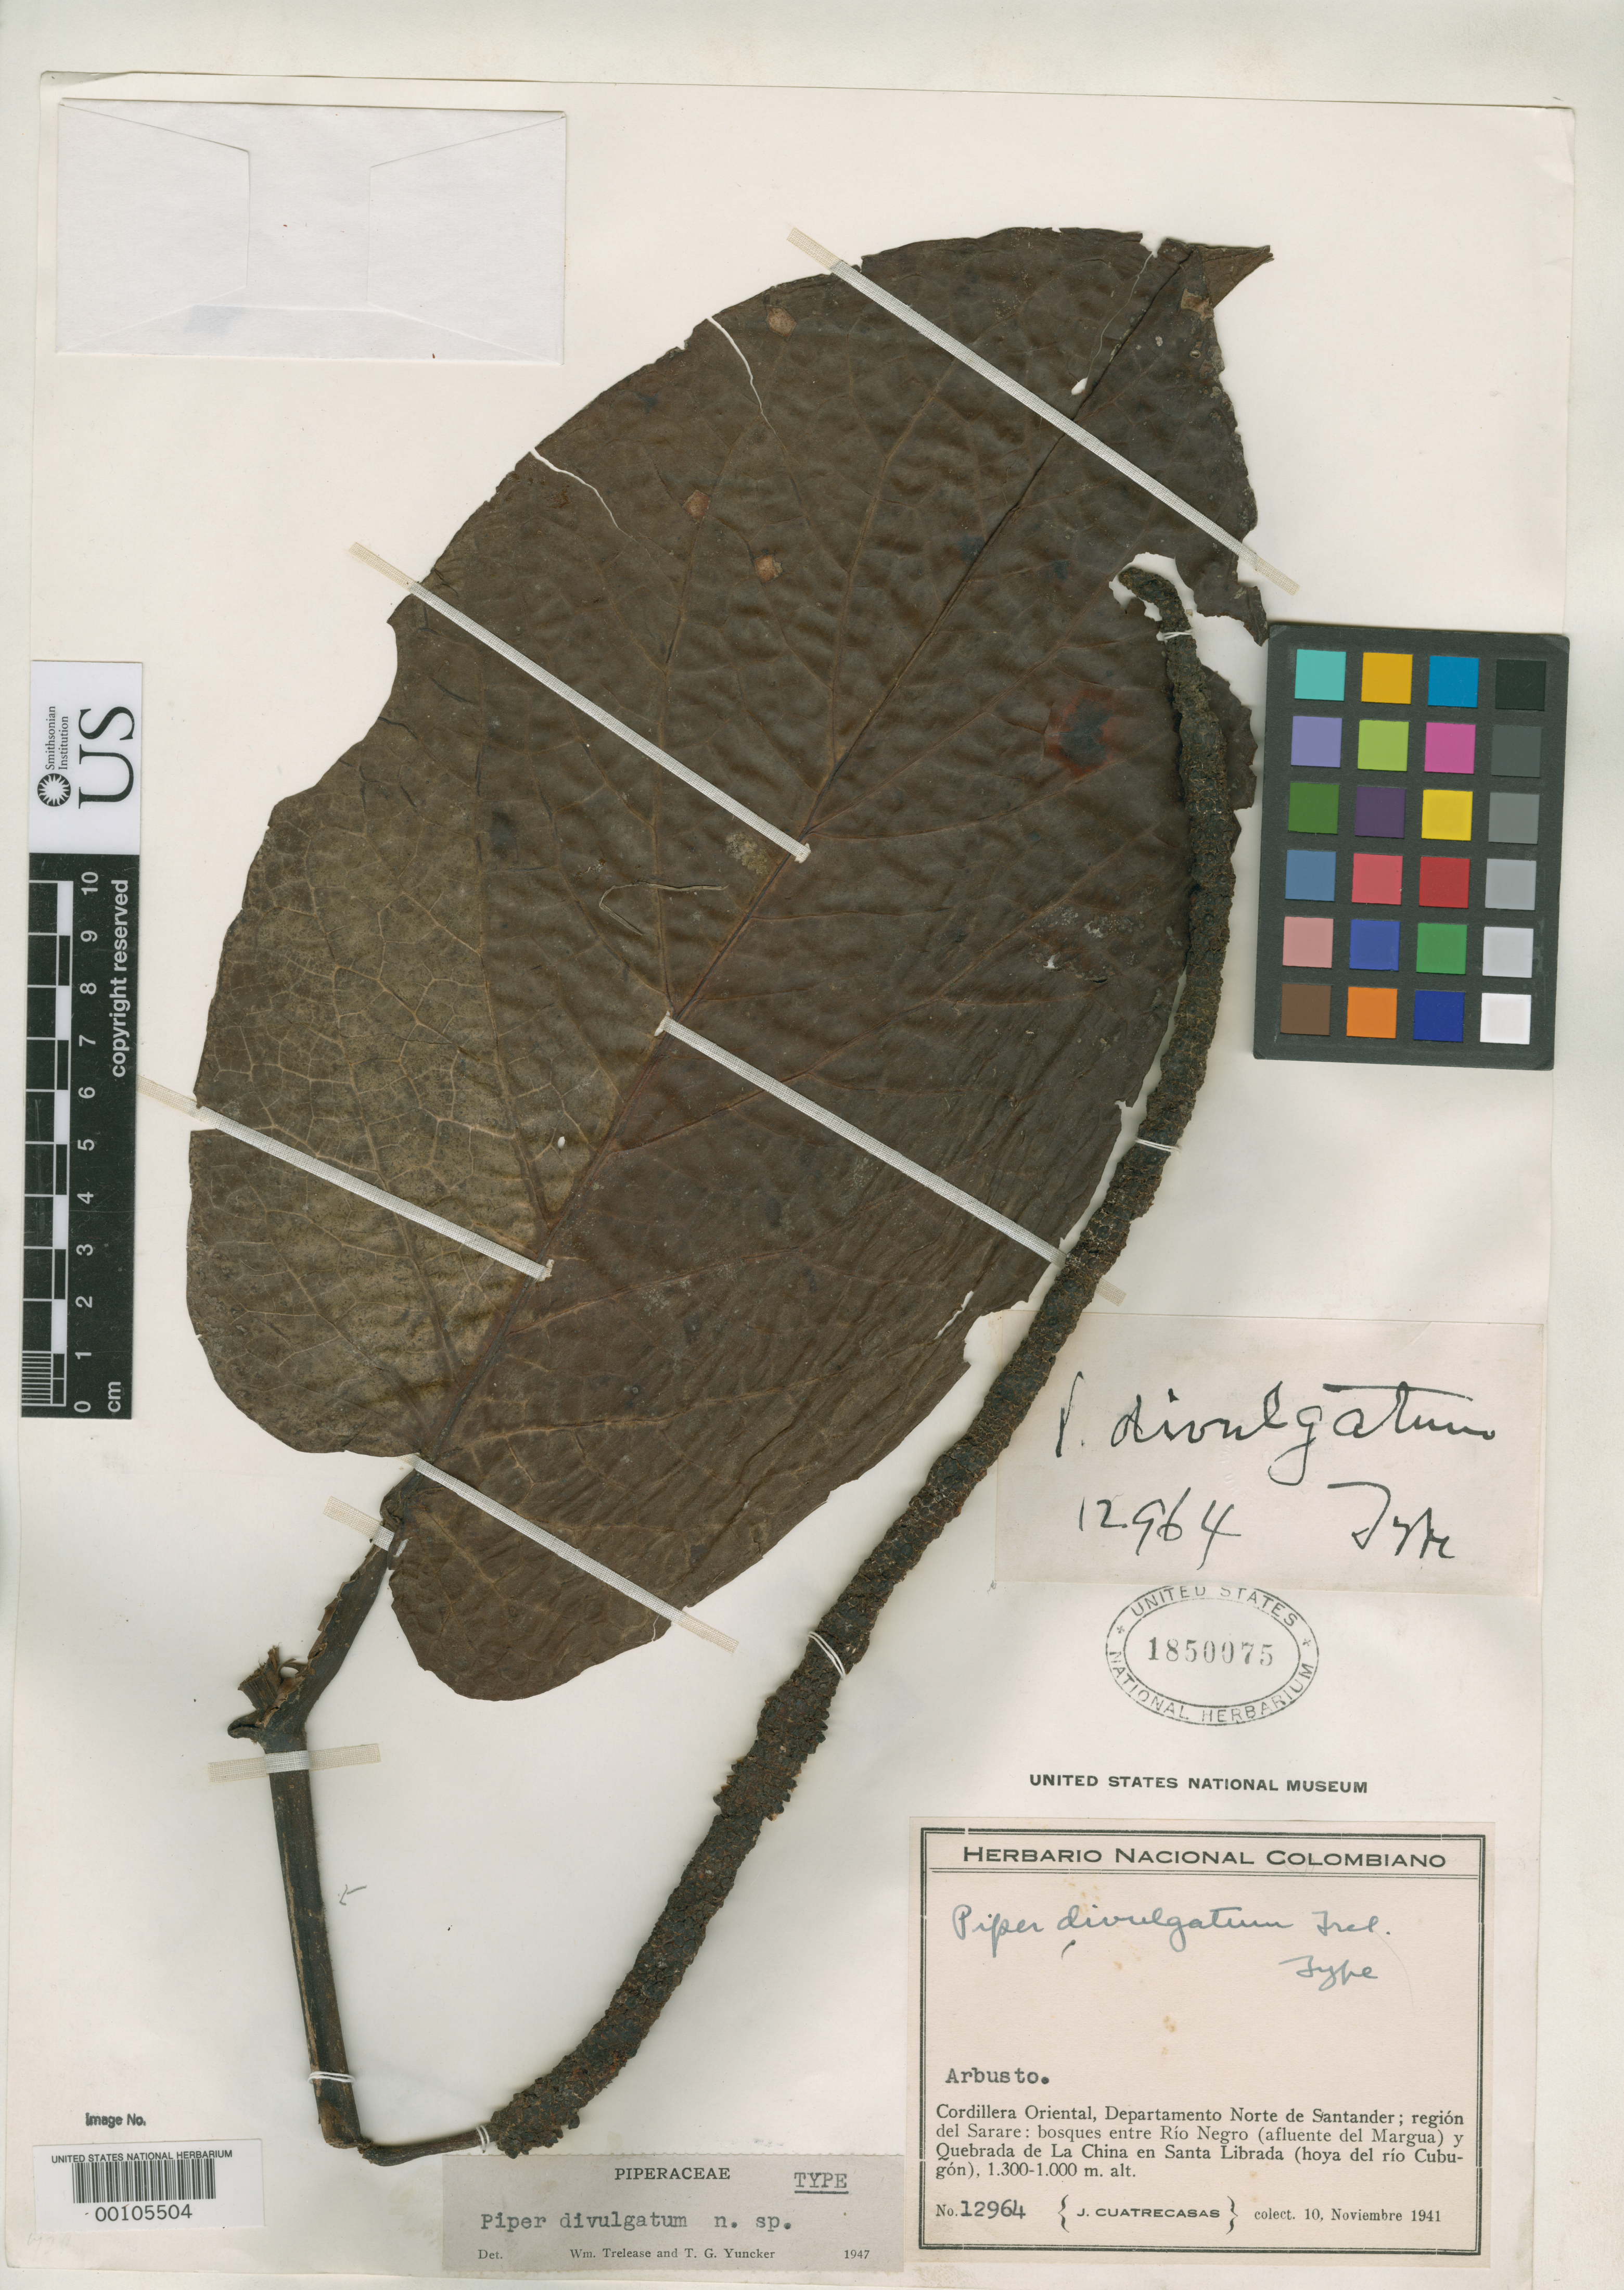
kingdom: Plantae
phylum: Tracheophyta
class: Magnoliopsida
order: Piperales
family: Piperaceae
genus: Piper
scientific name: Piper divulgatum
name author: Trel. & Yunck.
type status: Holotype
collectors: J. Cuatrecasas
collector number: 12964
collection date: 1941-11-10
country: Colombia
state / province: Norte de Santander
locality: Cordillera Oriental, Departamento Norte de Santander; región del Sarare: bosques entre Río Negro (afluente del Margua) y Quebrada de La China en Santa Librada (hoya del río Cubugón).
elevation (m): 1000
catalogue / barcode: US 1850075